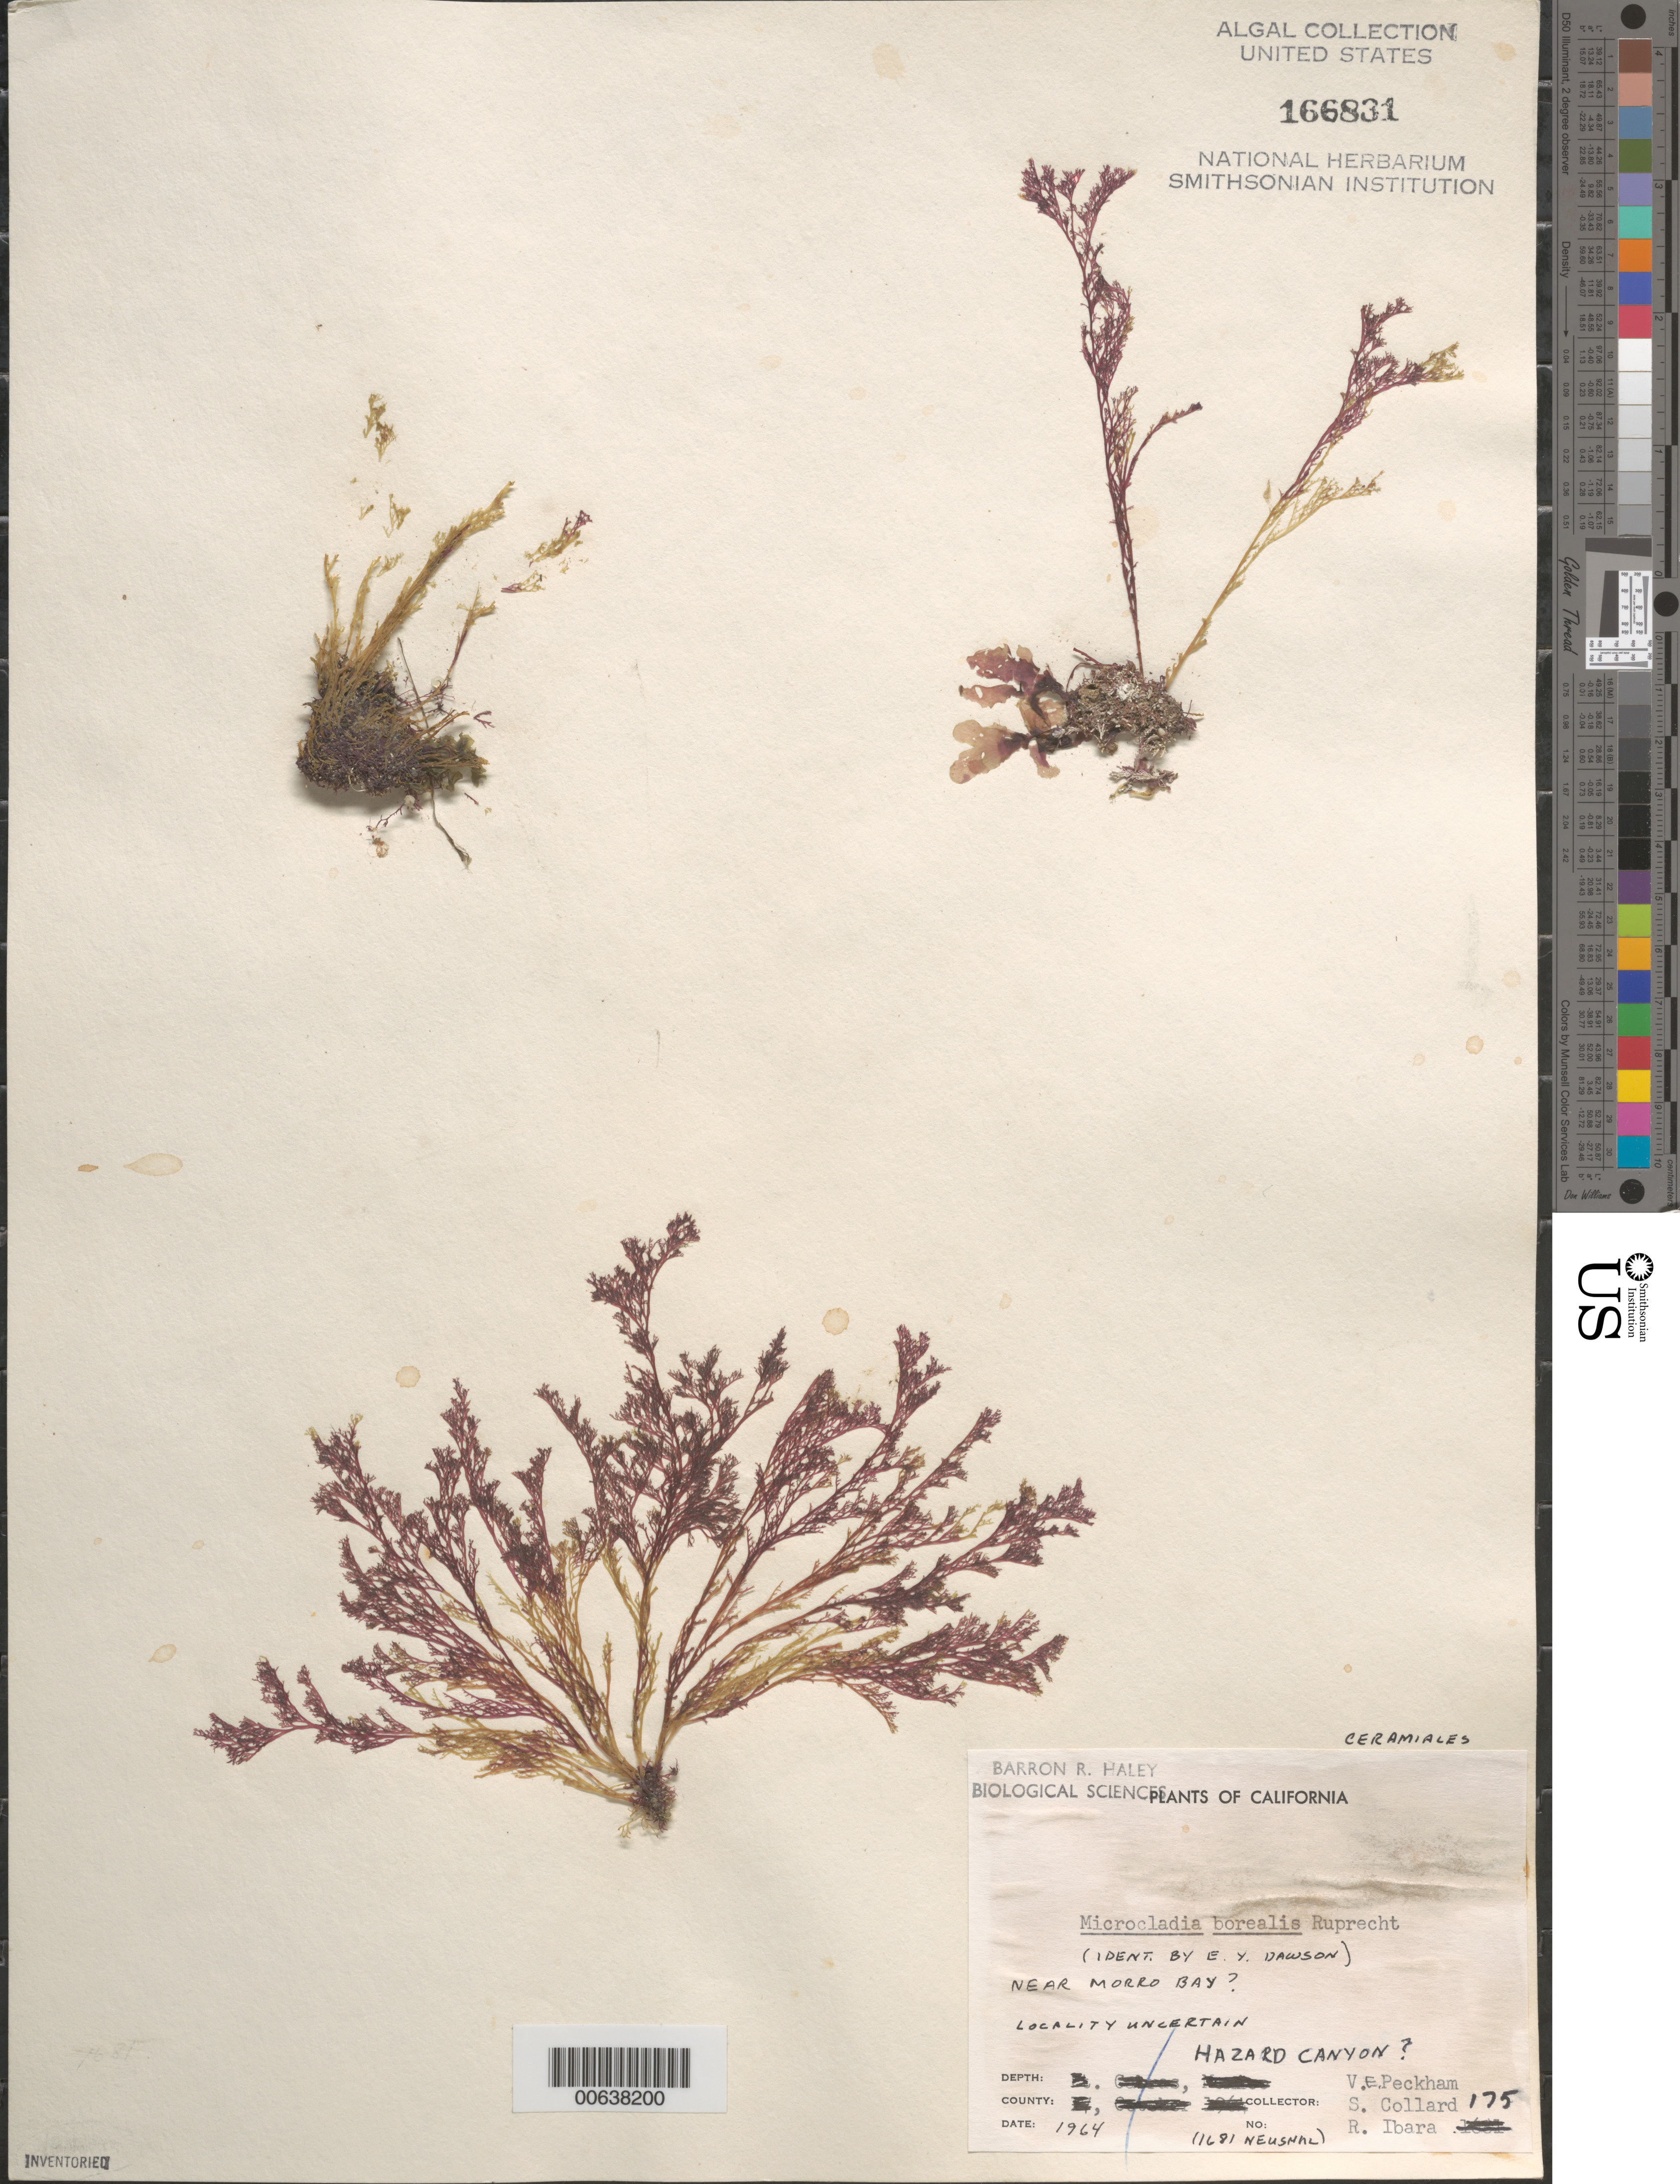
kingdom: Plantae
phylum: Rhodophyta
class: Florideophyceae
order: Ceramiales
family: Ceramiaceae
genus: Microcladia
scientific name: Microcladia borealis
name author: Rupr.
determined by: Dawson, E. Y.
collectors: V. Peckham, S. Collard & R. Ibara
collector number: Neushul 1681 & 175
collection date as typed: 17 Oct 1964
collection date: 1964-10-17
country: United States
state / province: California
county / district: San Luis Obispo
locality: Possibly Morro Bay or Hazard Canyon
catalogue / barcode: US 166831